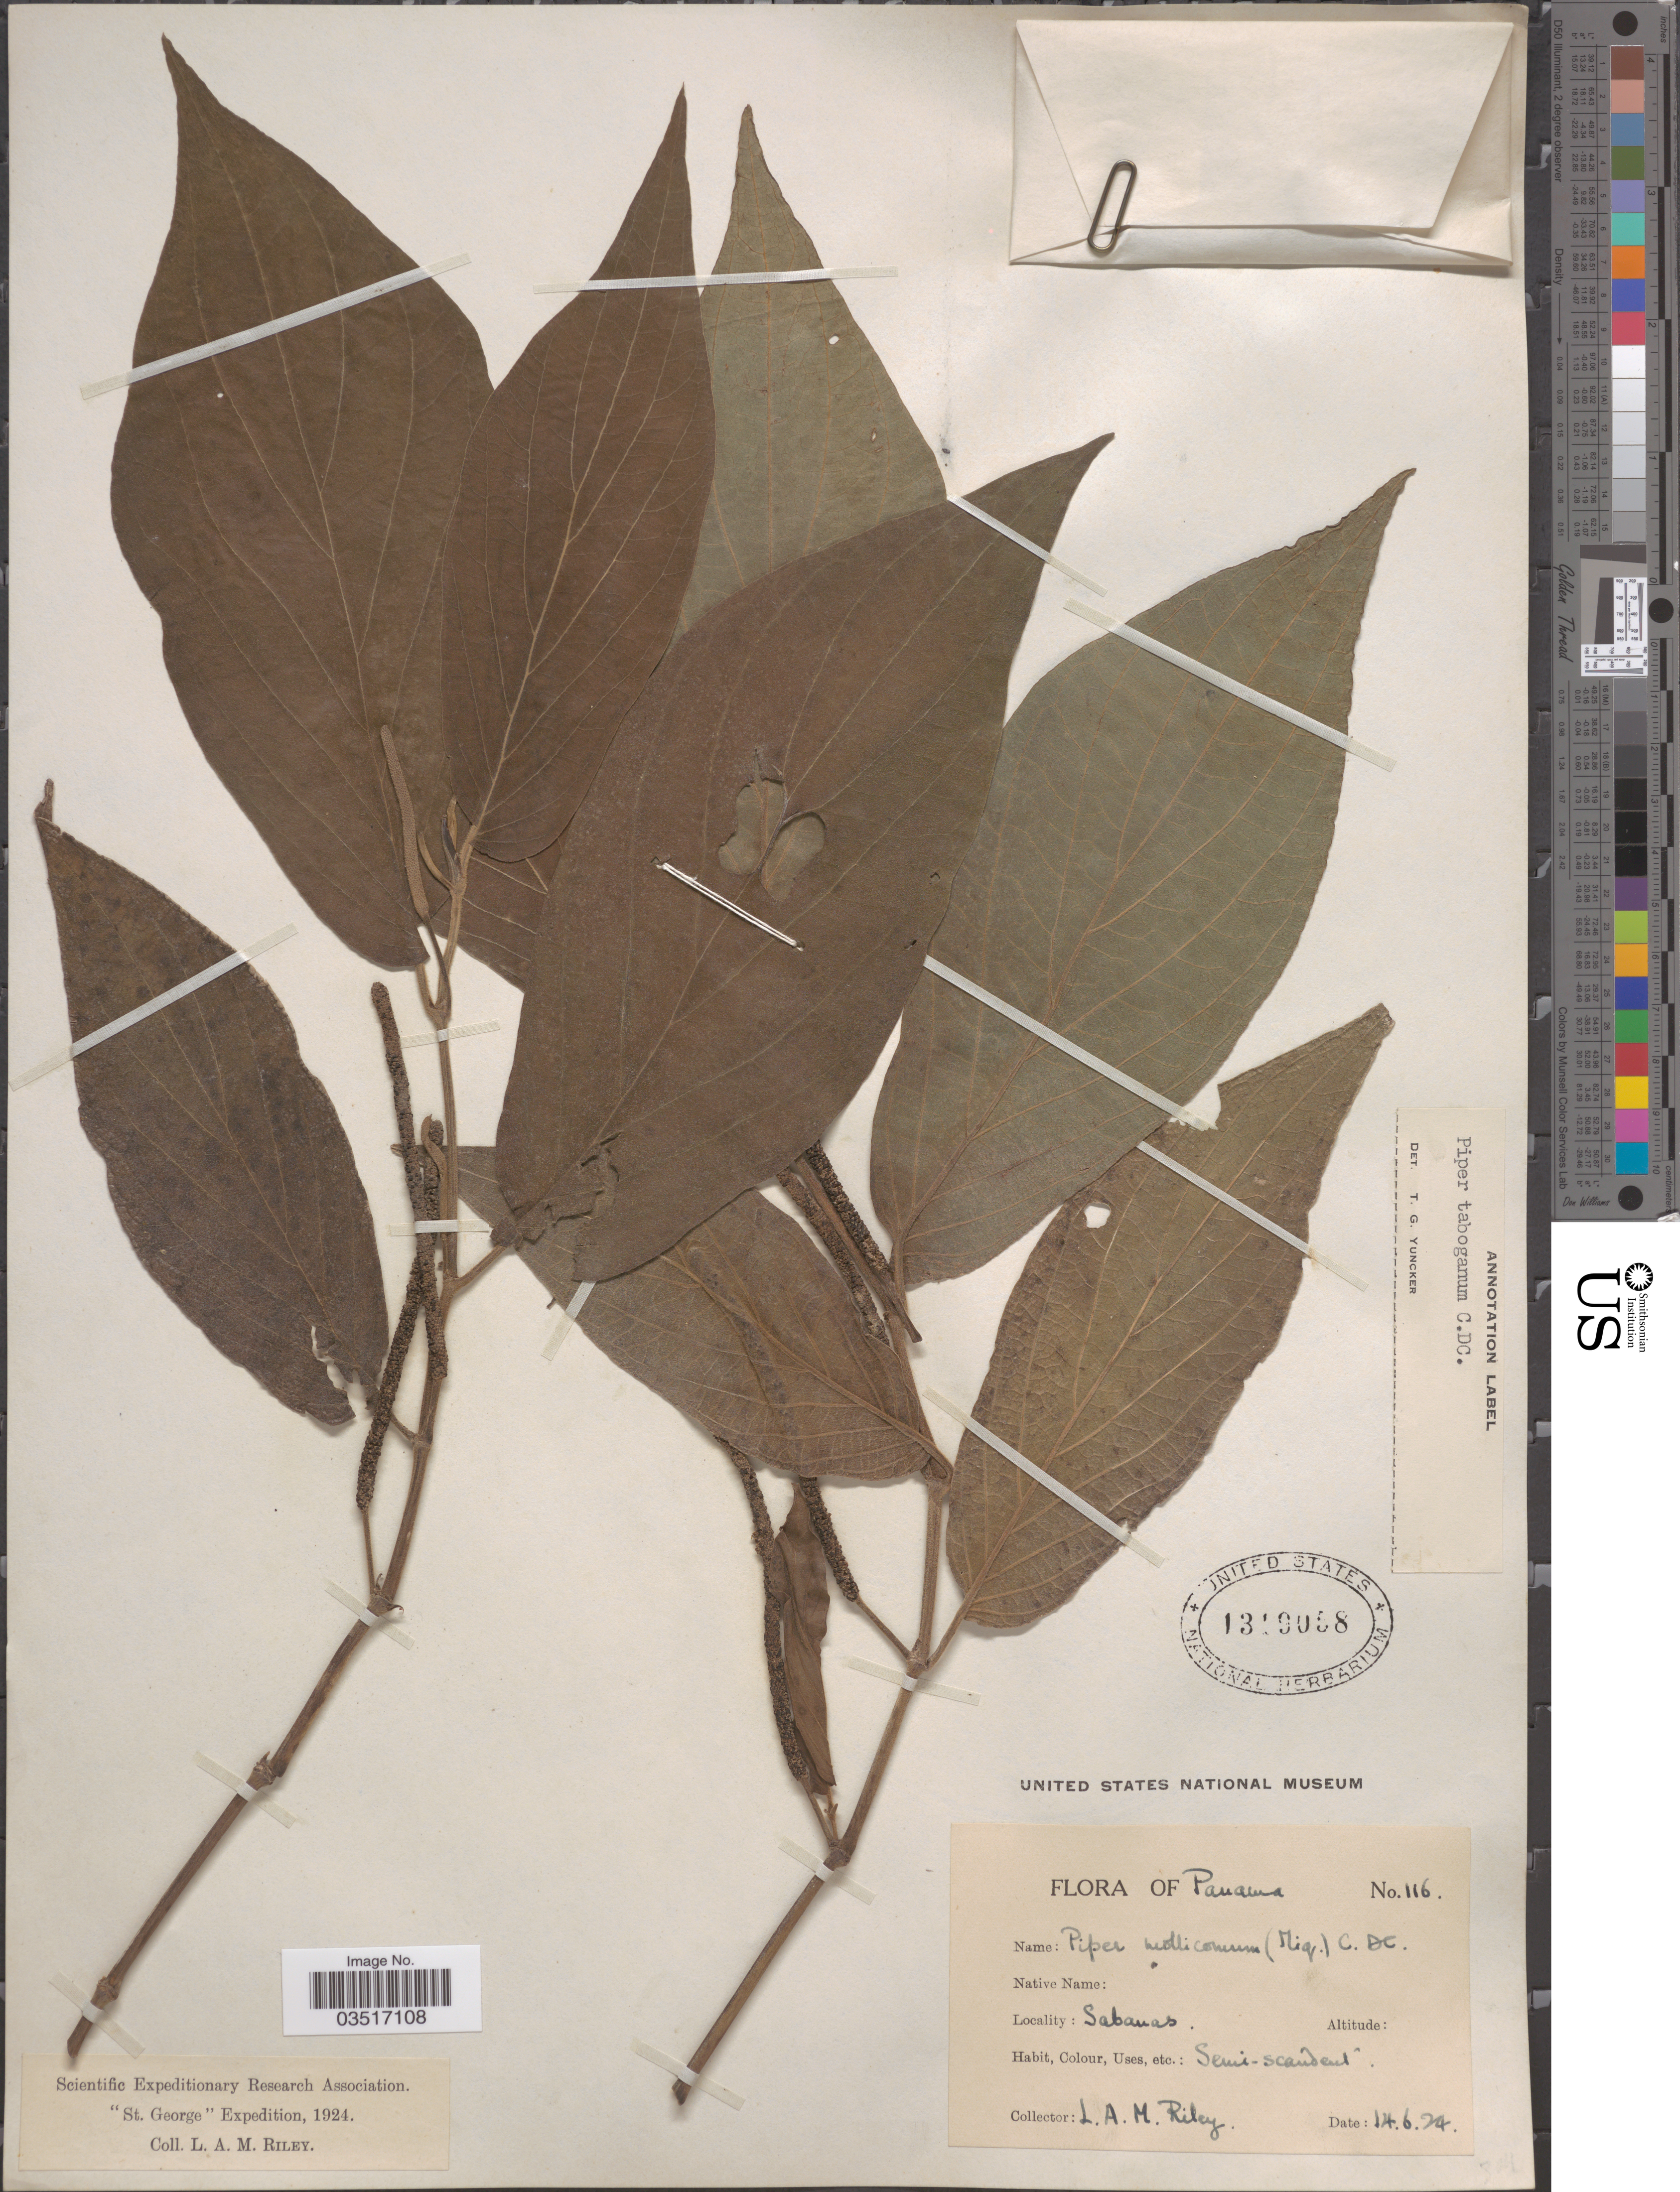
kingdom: Plantae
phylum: Tracheophyta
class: Magnoliopsida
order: Piperales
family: Piperaceae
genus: Piper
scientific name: Piper taboganum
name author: C. DC.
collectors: L. A. M. Riley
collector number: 116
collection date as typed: Transcribed d/m/y: 14/6/24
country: Panama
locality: Sabanas.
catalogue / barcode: US 1319058